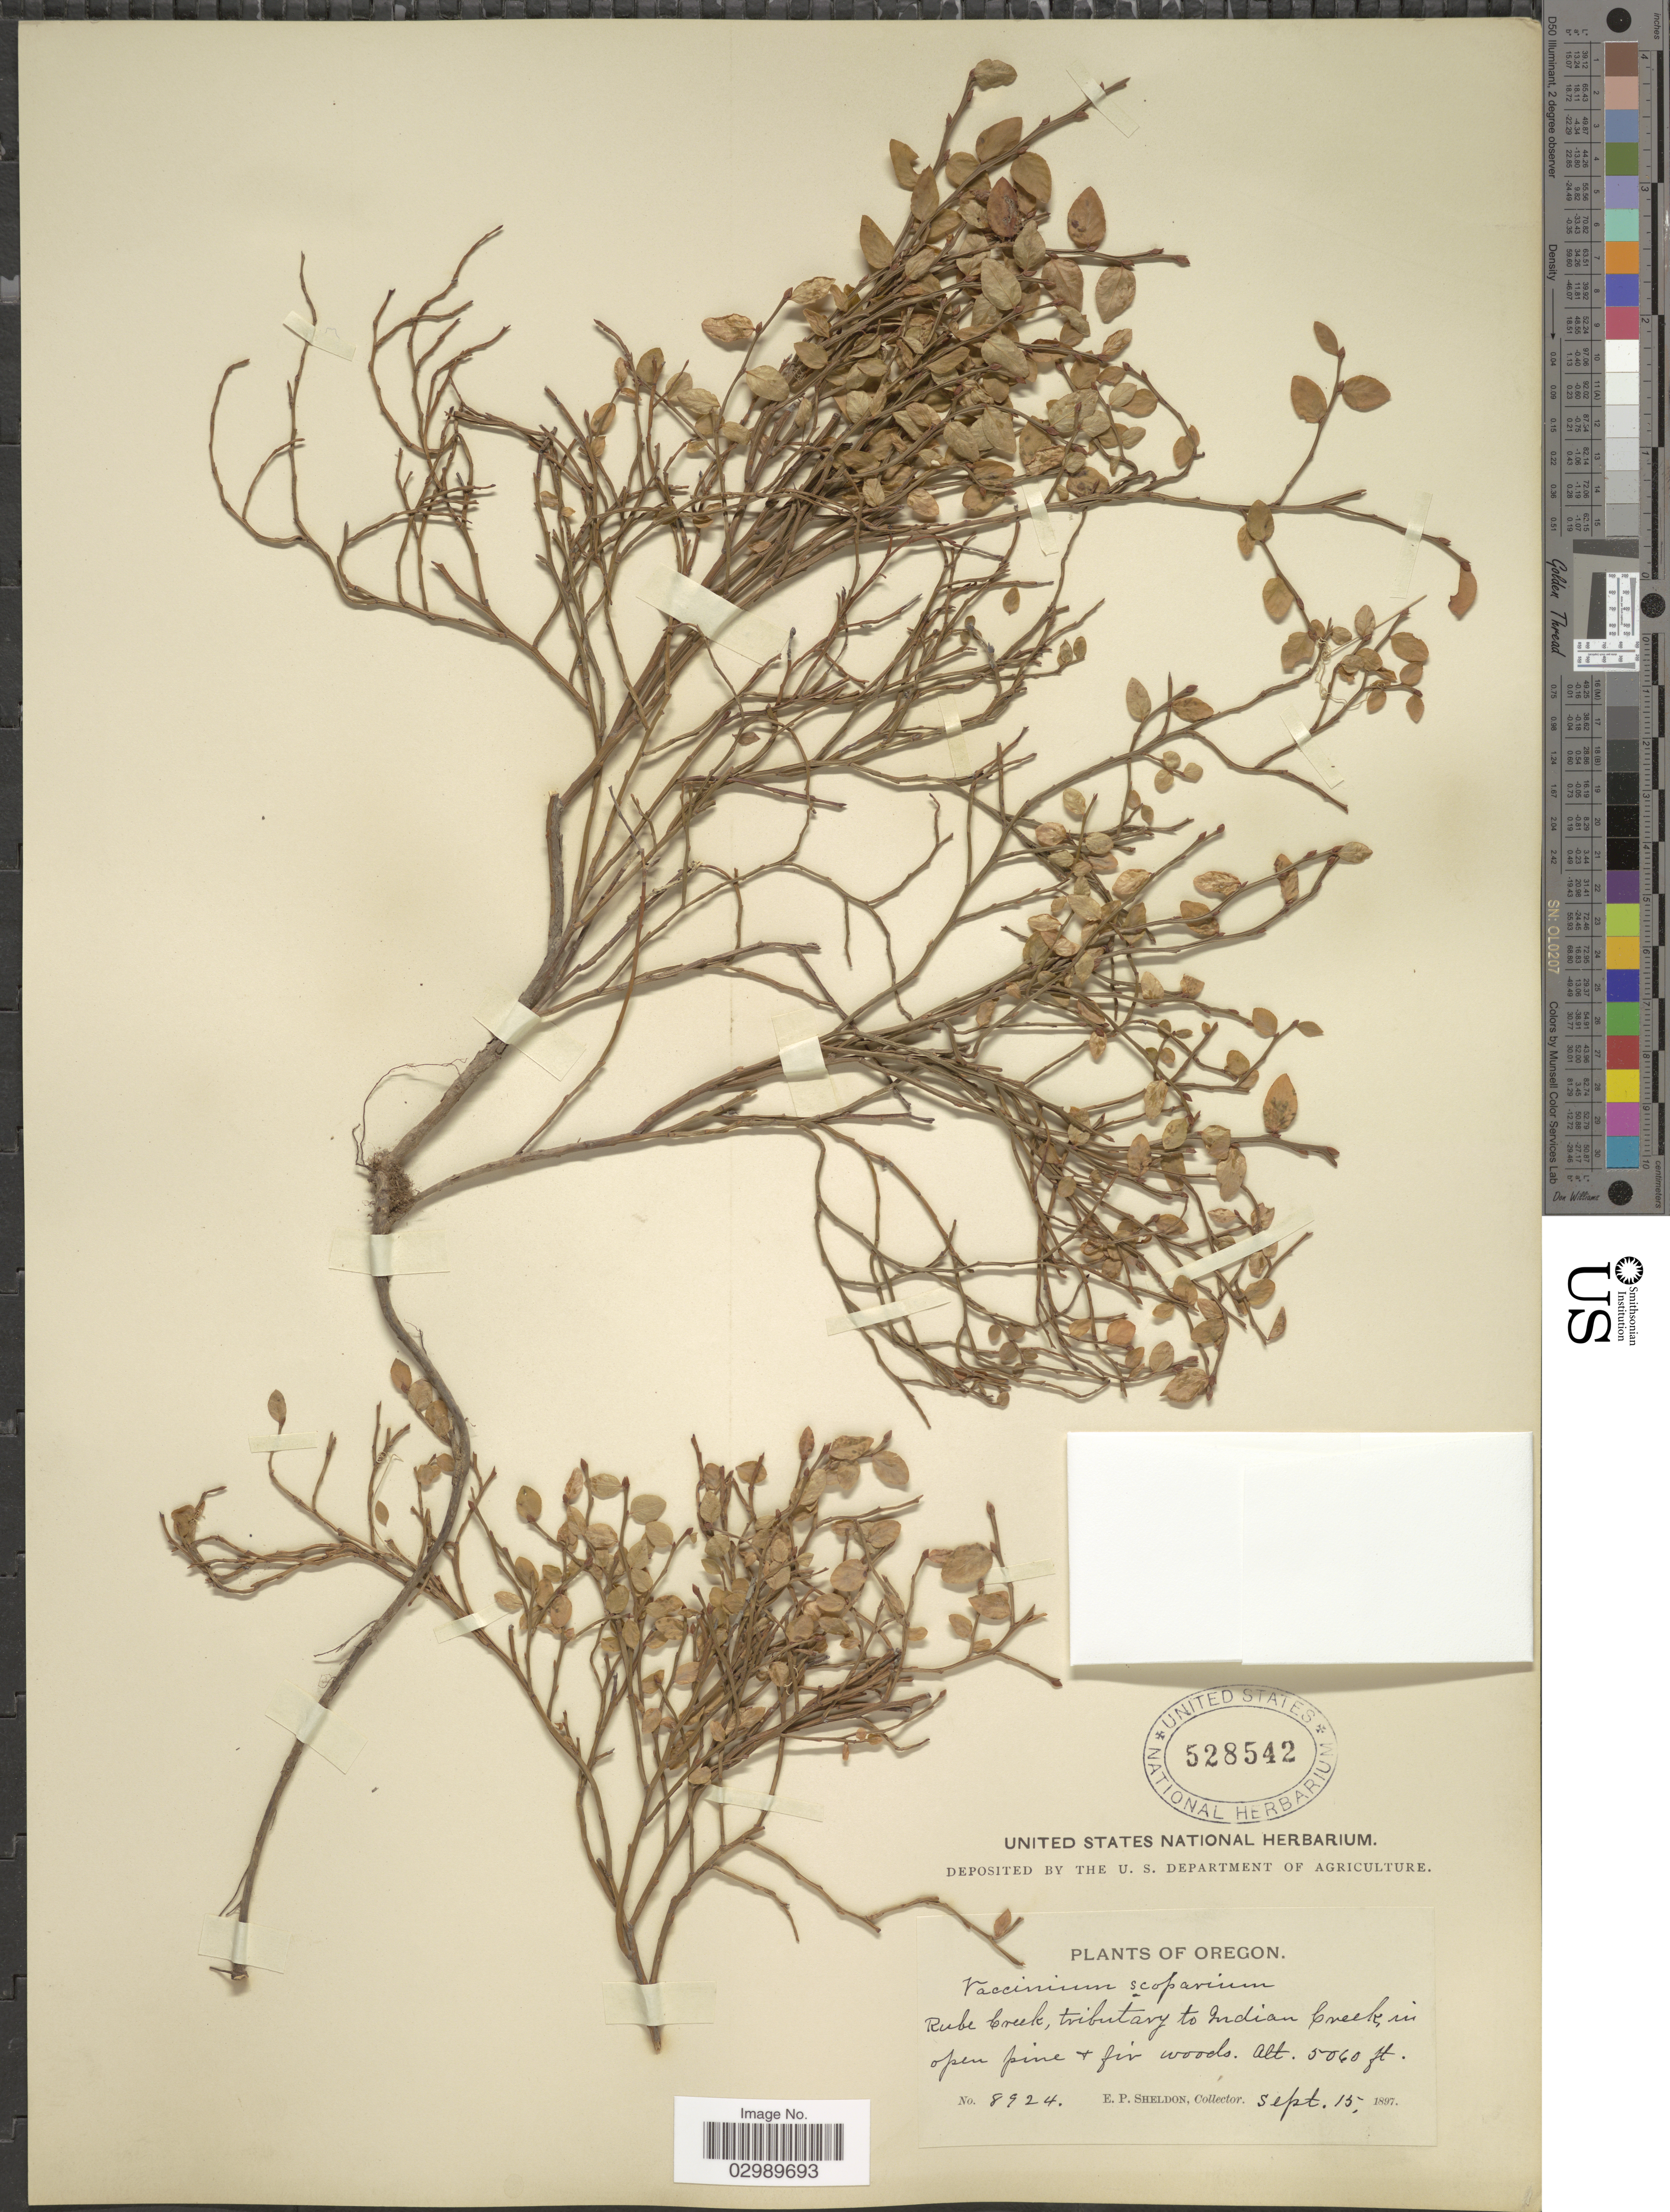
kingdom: Plantae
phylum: Tracheophyta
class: Magnoliopsida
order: Ericales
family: Ericaceae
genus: Vaccinium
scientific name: Vaccinium scoparium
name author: Leiberg ex Coville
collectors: E. P. Sheldon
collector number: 8924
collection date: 1897-09-15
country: United States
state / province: Oregon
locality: Rube Creek, tributary to Indian Creek.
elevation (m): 1542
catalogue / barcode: US 528542